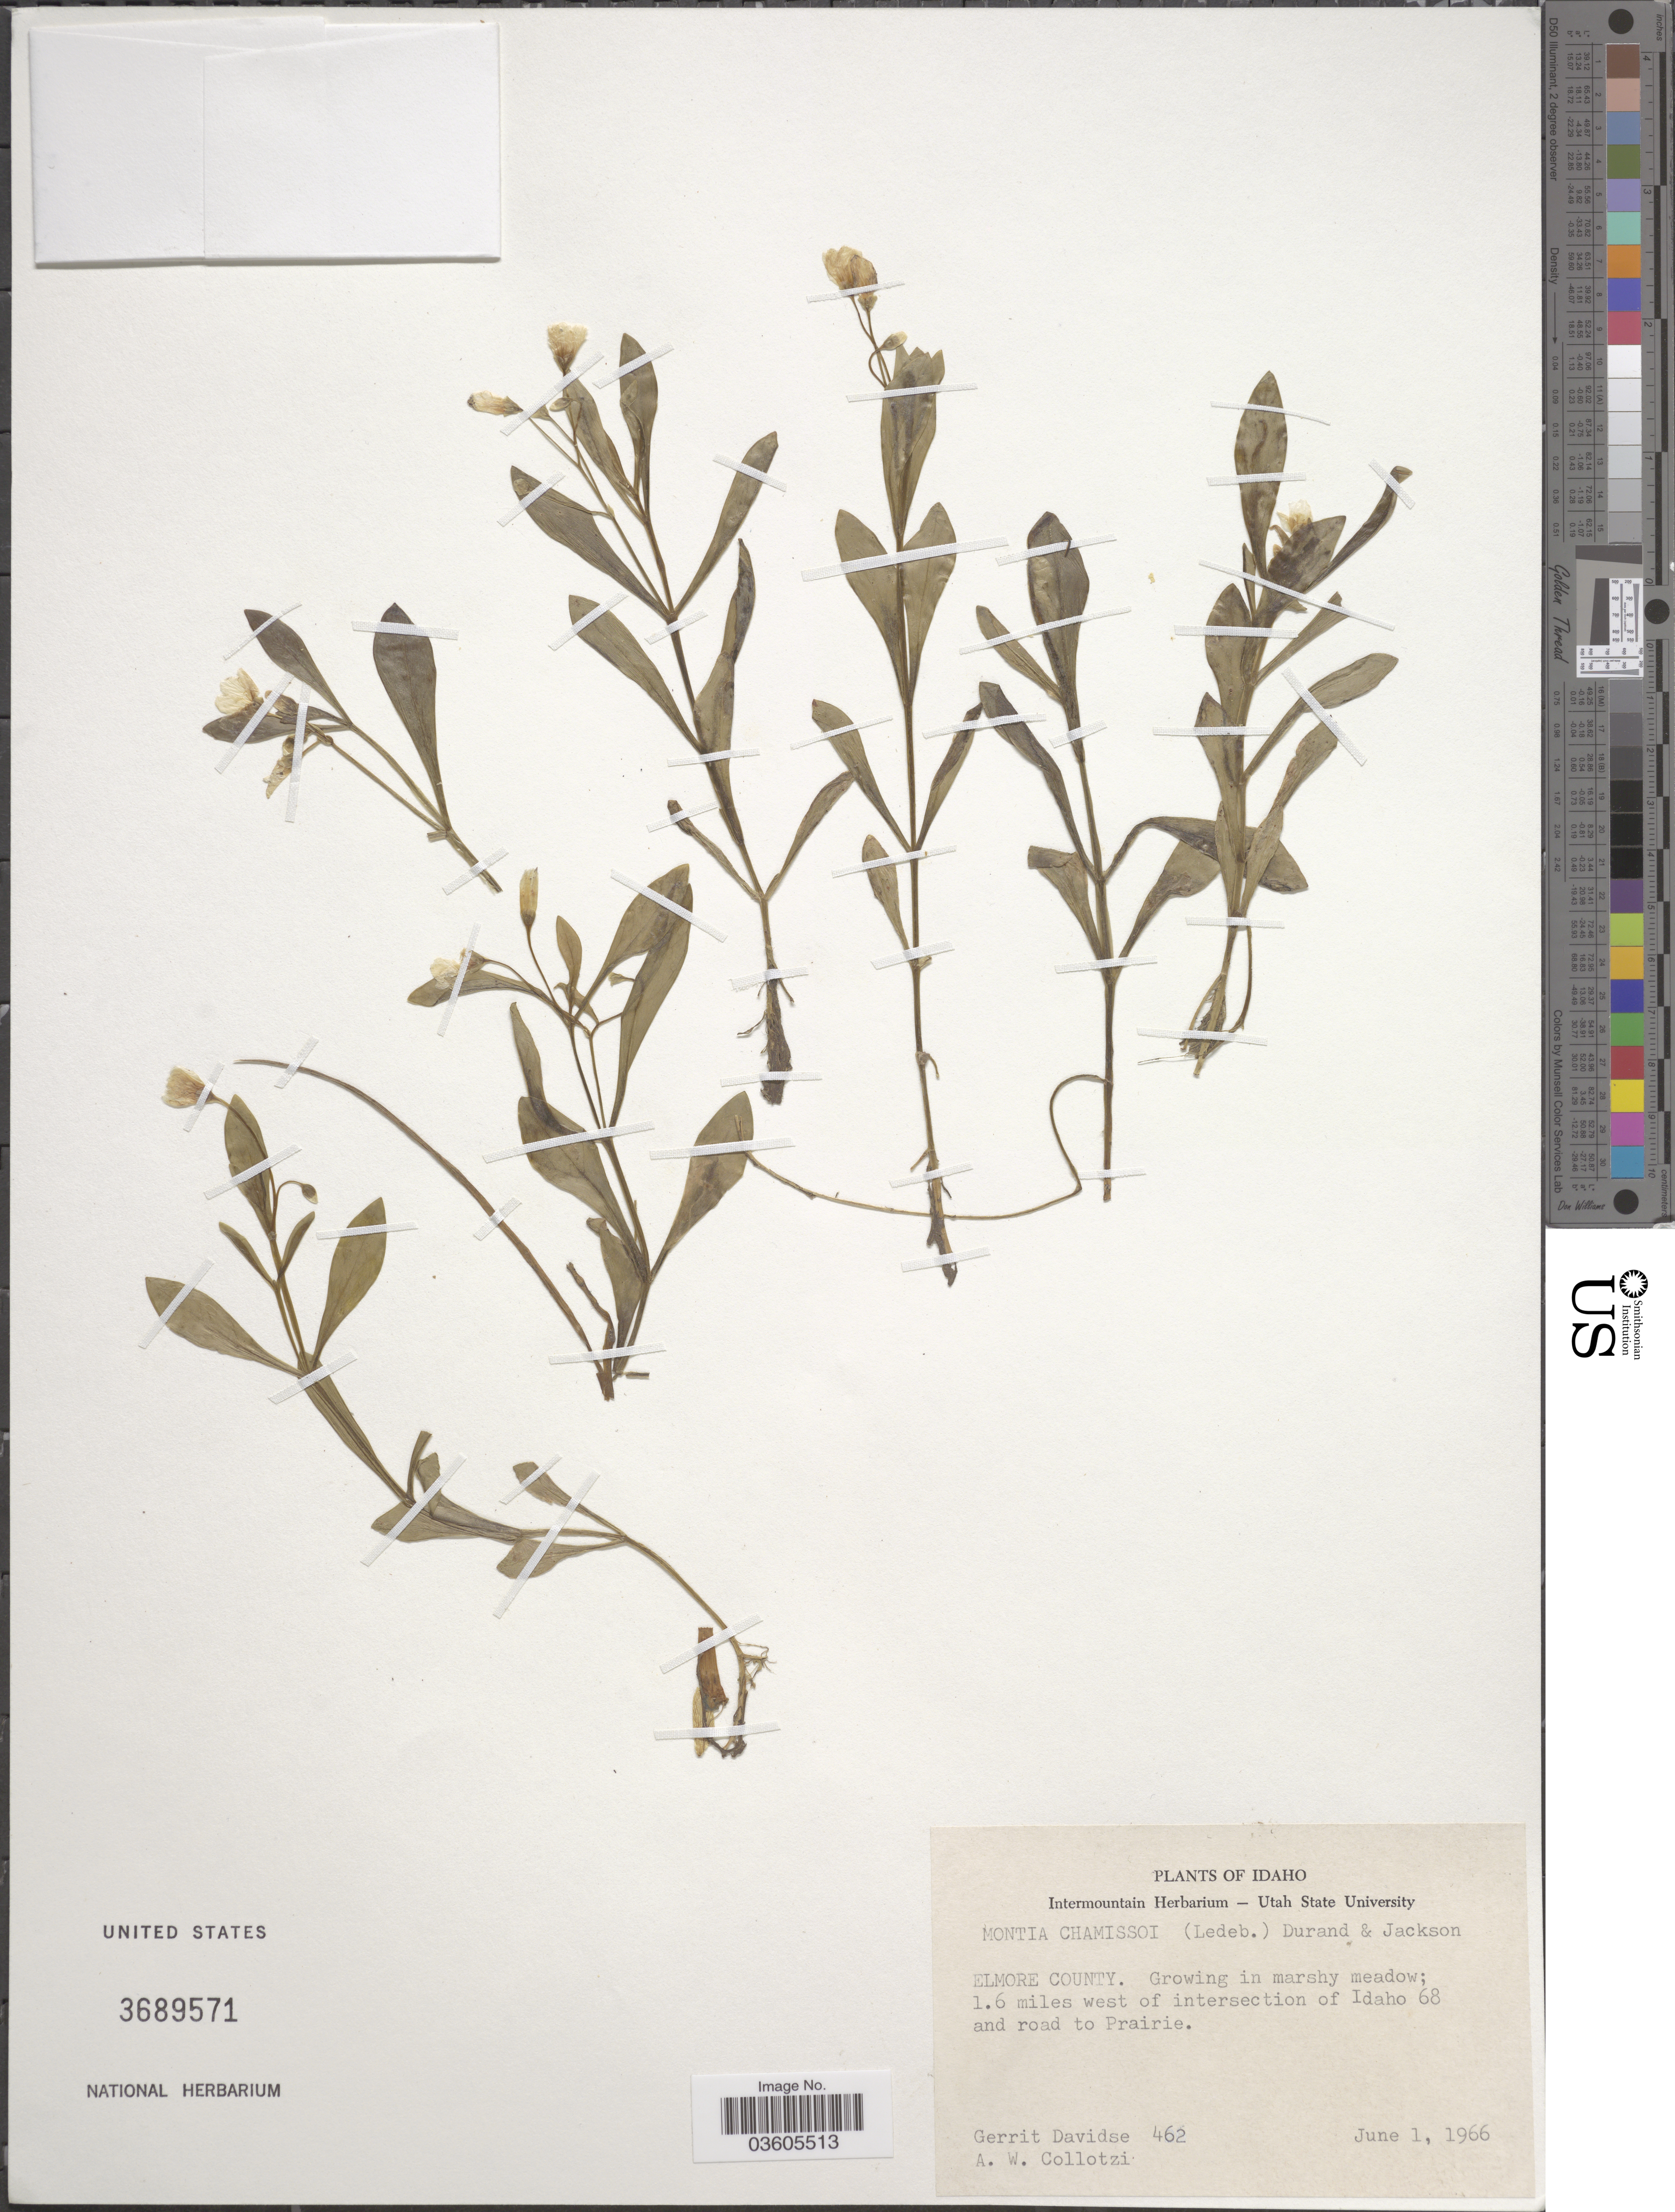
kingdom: Plantae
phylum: Tracheophyta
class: Magnoliopsida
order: Caryophyllales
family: Montiaceae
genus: Montia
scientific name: Montia chamissoi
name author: (Ledeb. ex Spreng.) Greene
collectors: G. Davidse & A. W. Collotzi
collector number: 462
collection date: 1966-06-01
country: United States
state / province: Idaho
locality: Elmore County. 1.6 miles west of intersection of Idaho 68 and road to Prairie.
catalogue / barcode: US 3689571